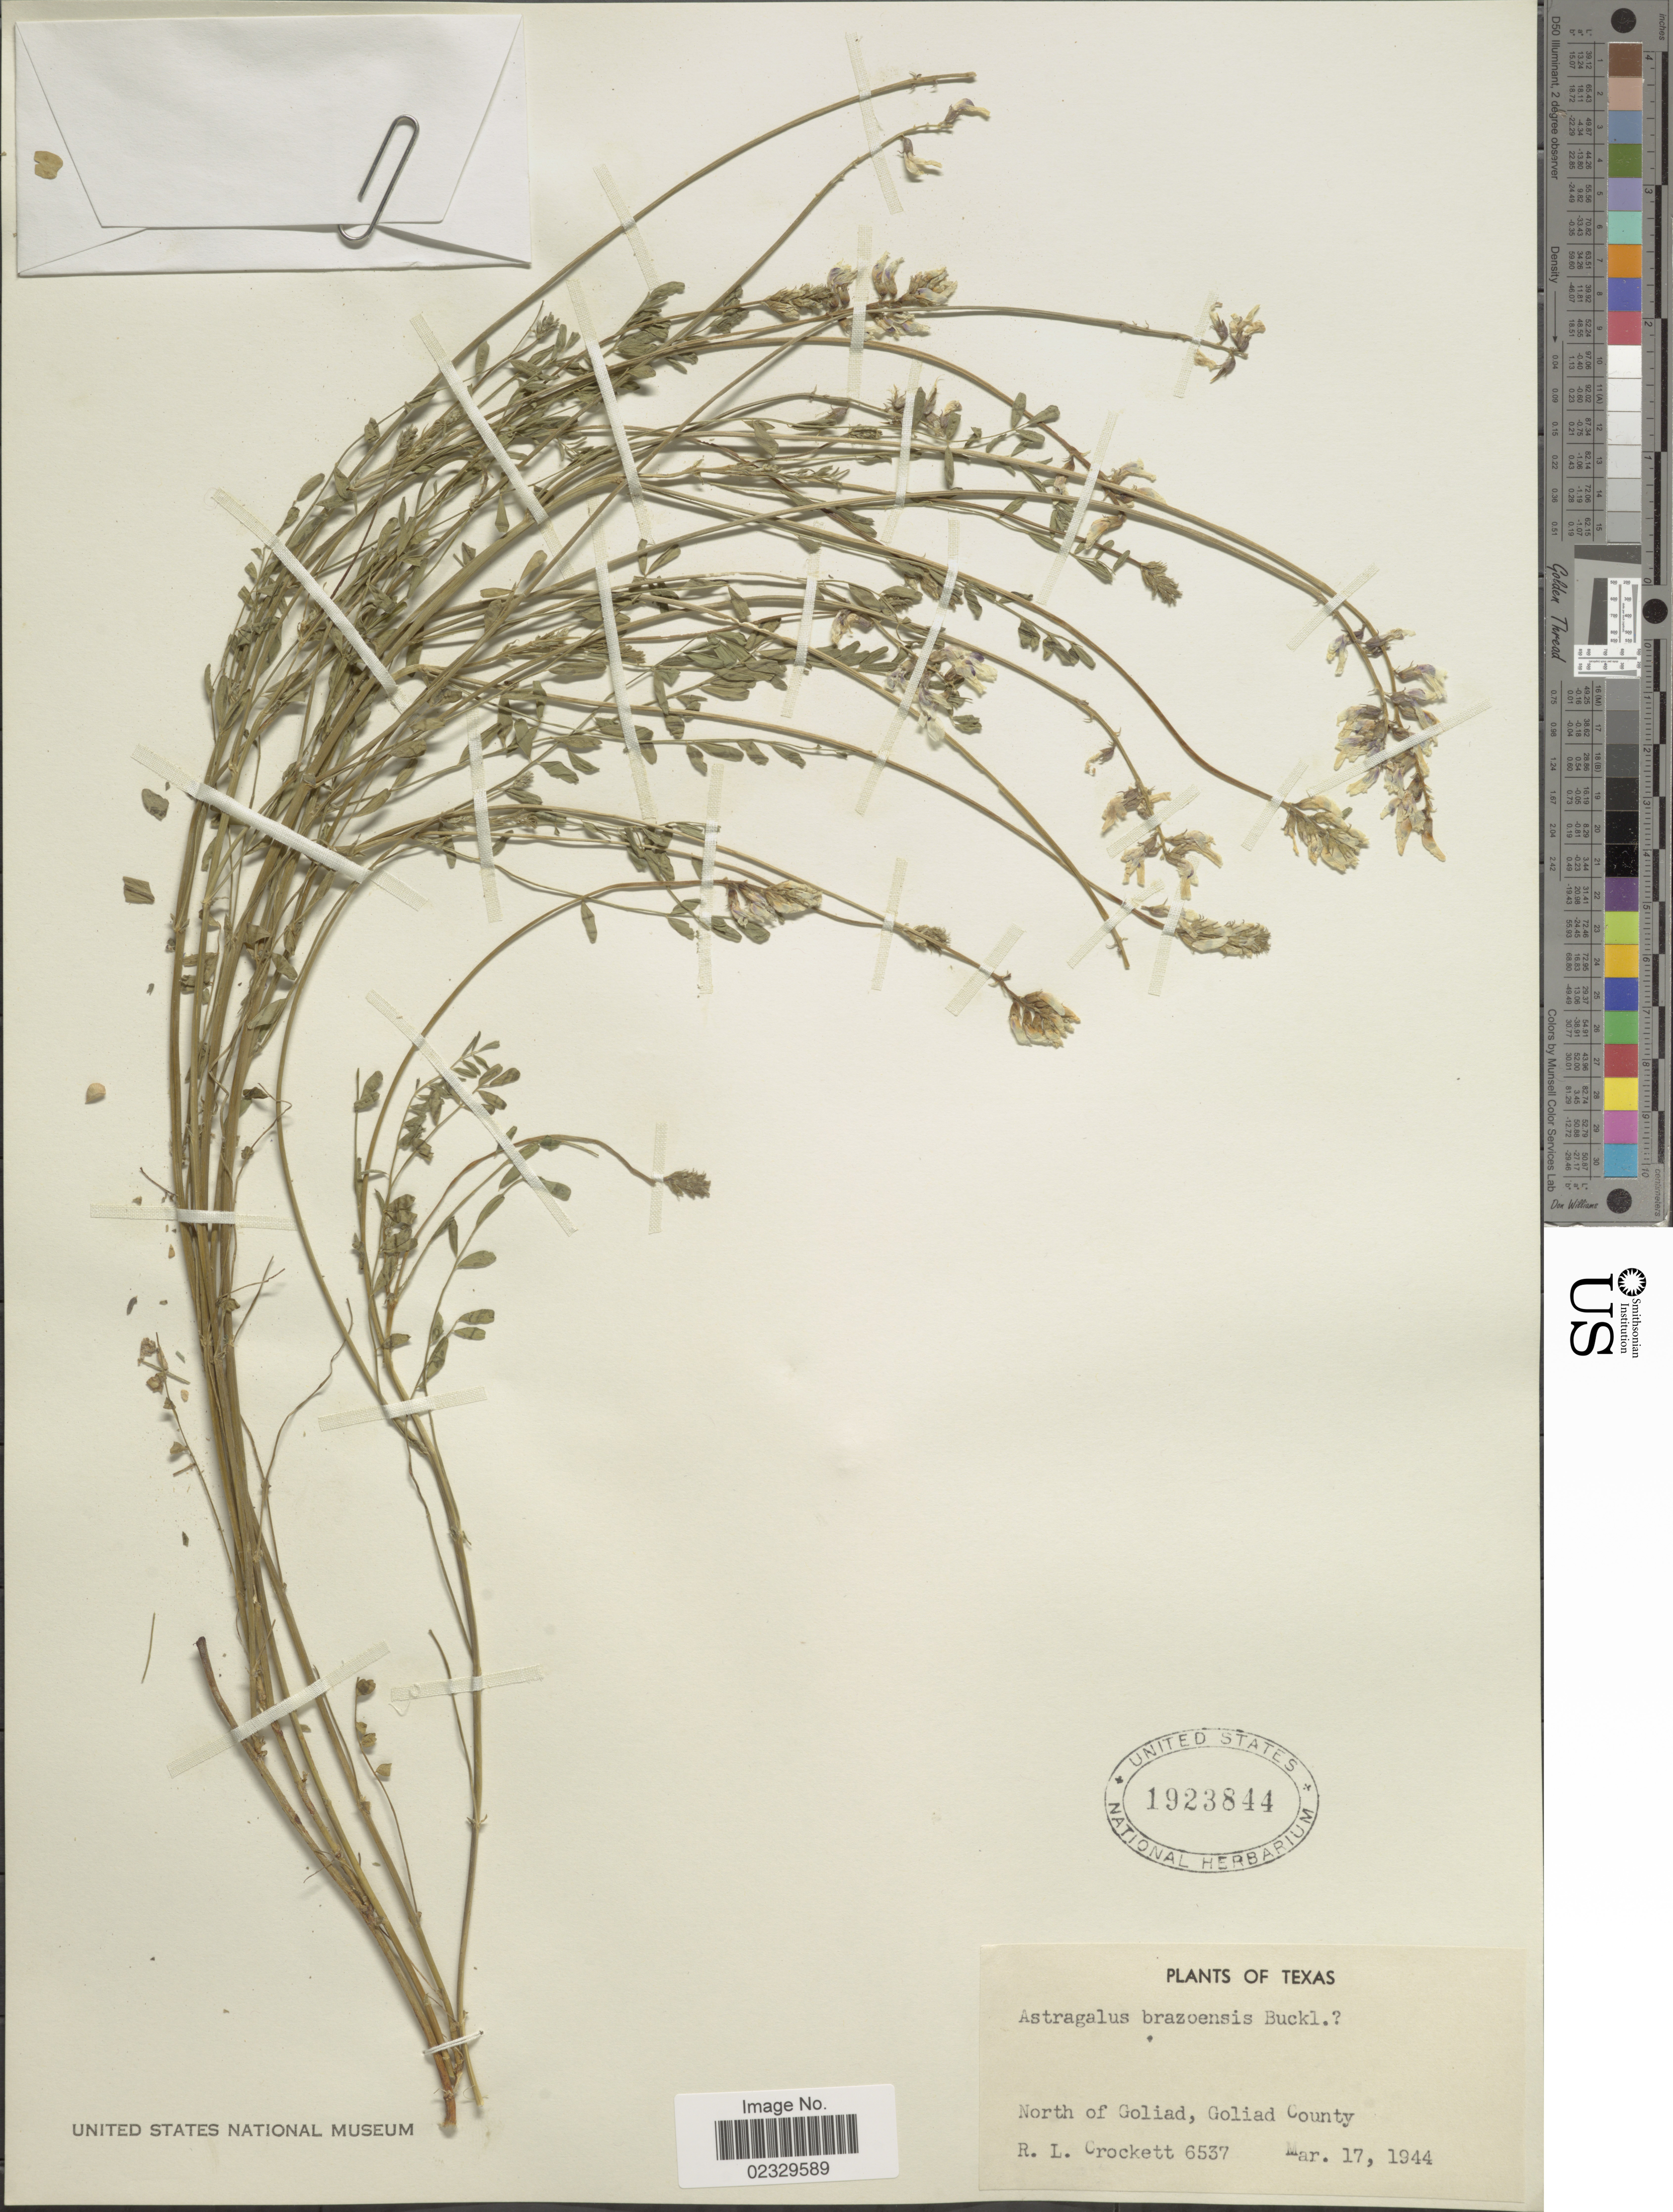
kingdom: Plantae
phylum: Tracheophyta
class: Magnoliopsida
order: Fabales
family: Fabaceae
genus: Astragalus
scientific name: Astragalus brazoensis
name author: Buckley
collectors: R. Crockett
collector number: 6537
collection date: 1944-03-17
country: United States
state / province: Texas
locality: North of Goliad, Goliad County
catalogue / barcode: US 1923844